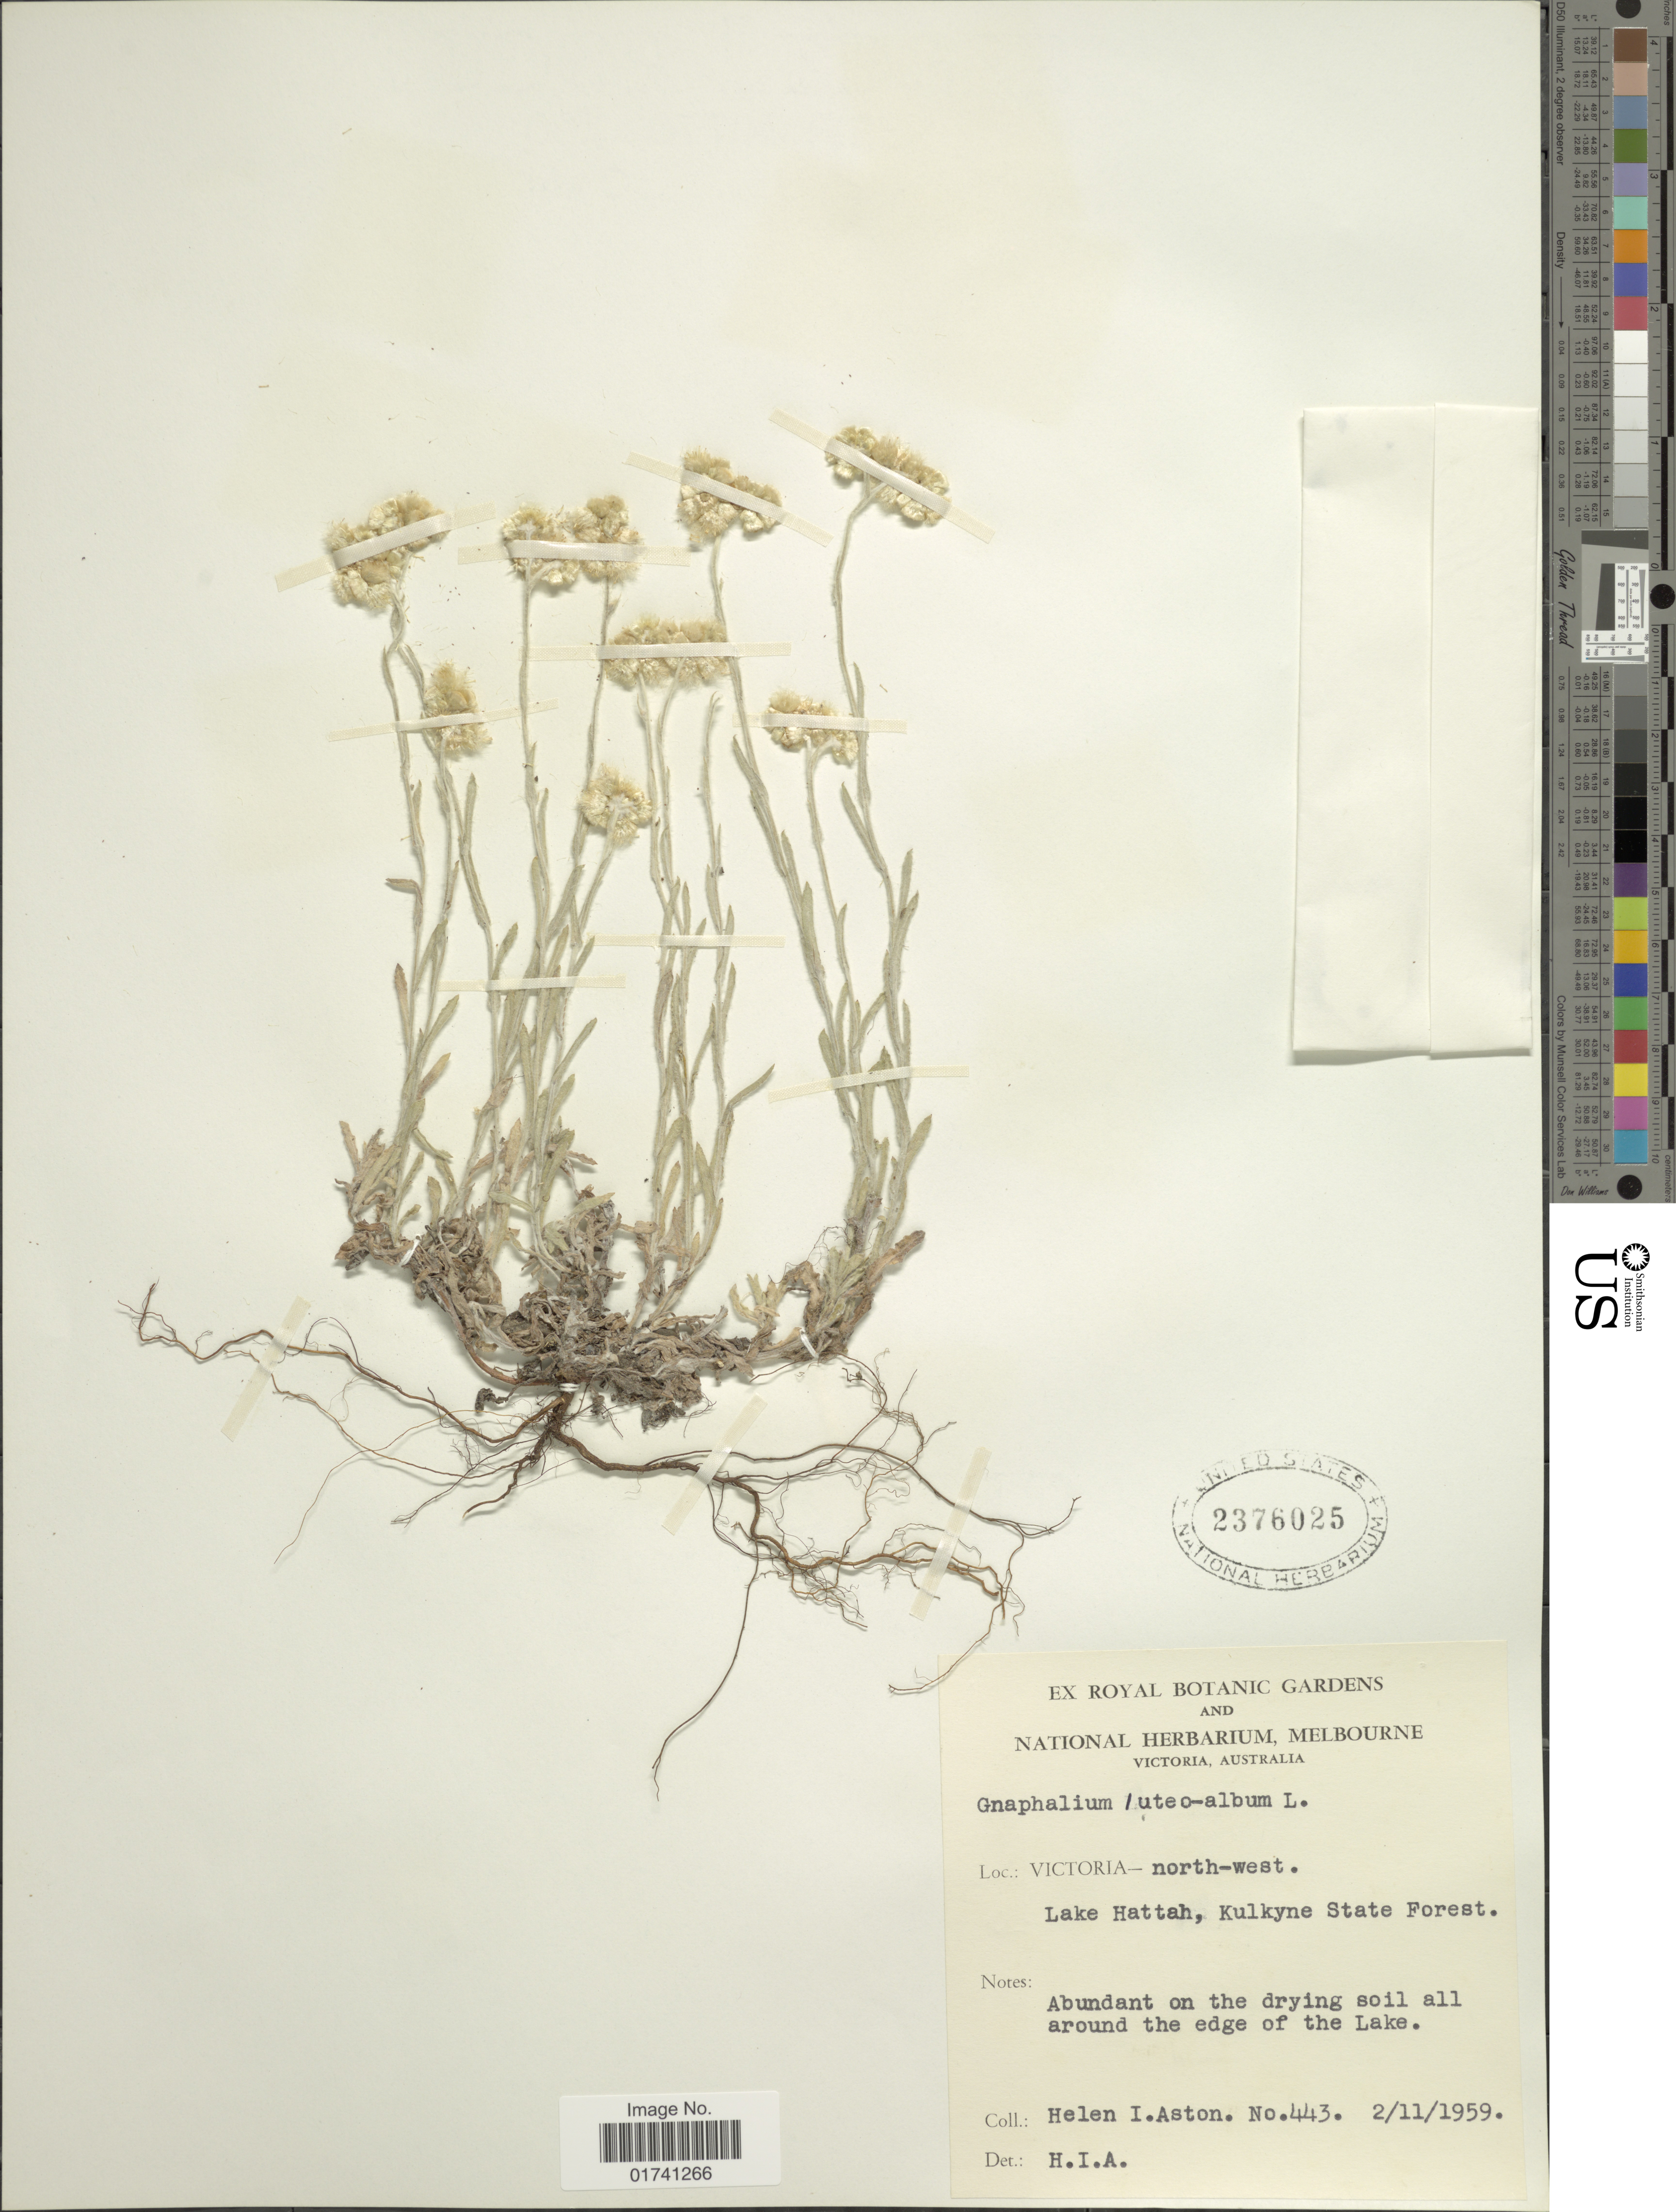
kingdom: Plantae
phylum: Tracheophyta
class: Magnoliopsida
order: Asterales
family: Asteraceae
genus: Laphangium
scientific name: Laphangium luteoalbum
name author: (L.) Tzvelev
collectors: H. I. Aston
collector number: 443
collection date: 1959-02-02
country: Australia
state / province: Victoria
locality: Victoria- north-west Lake Hattah, Kulkyne State Forest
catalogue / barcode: US 2376025